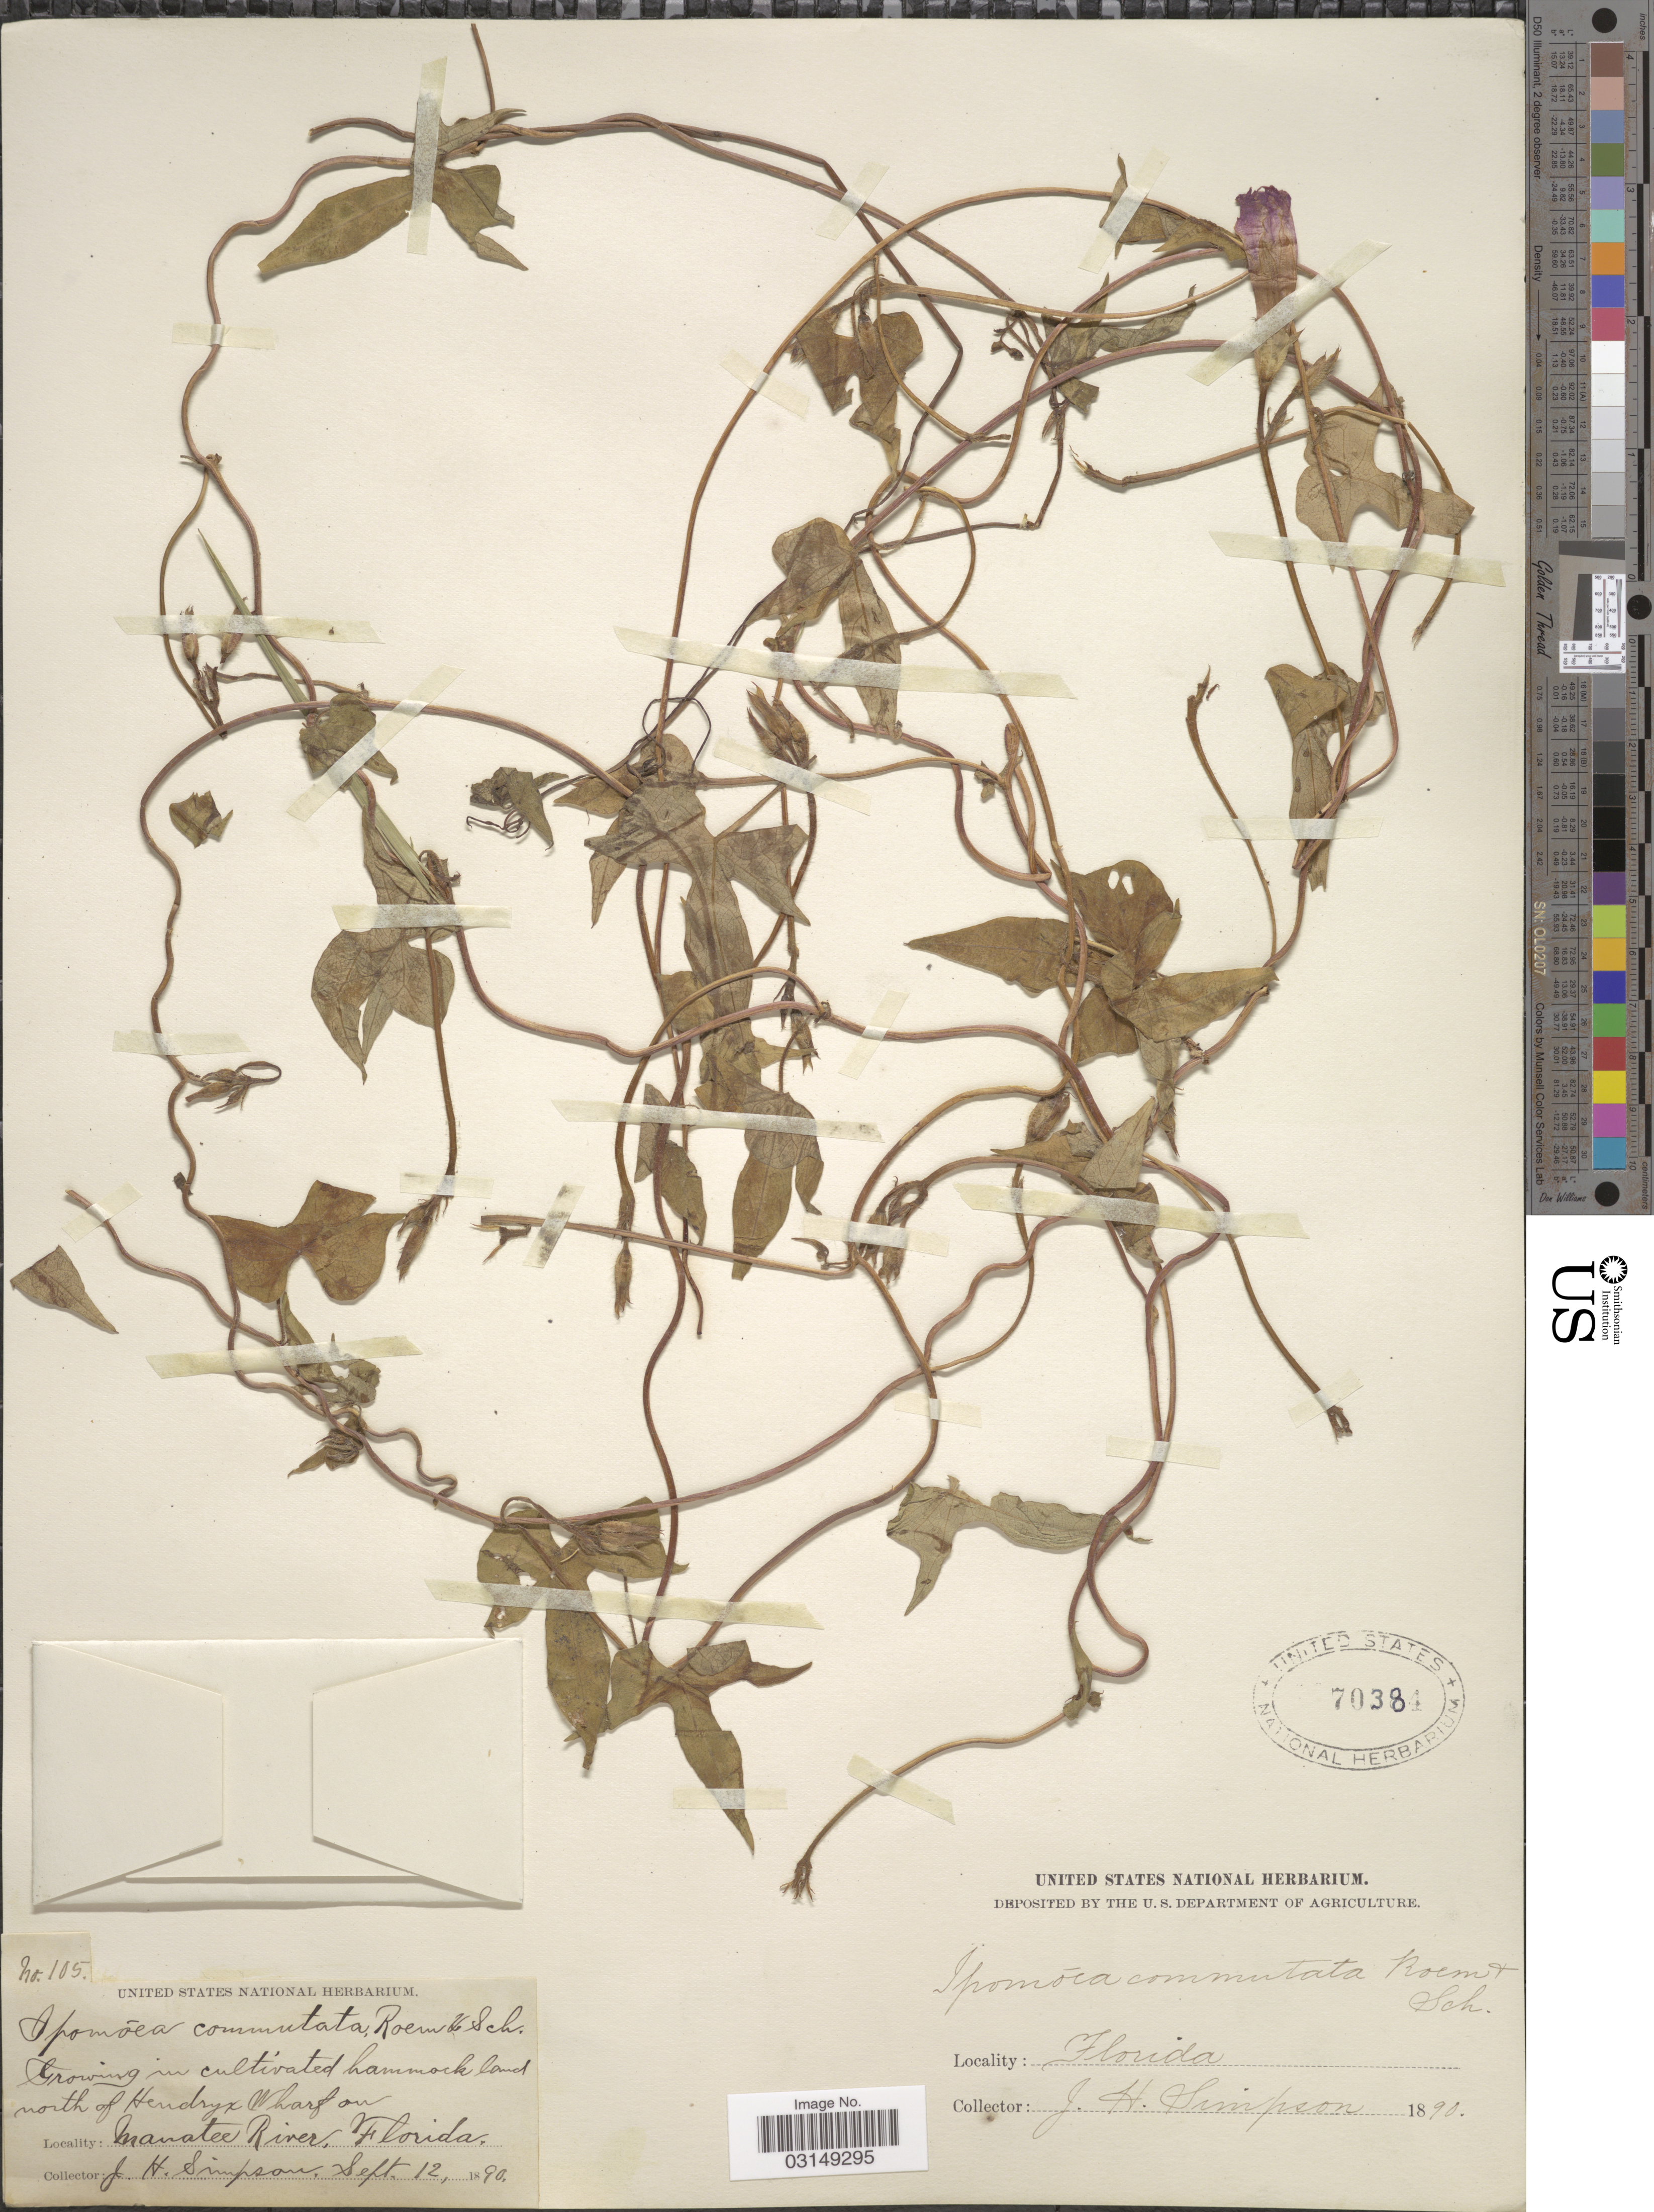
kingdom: Plantae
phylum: Tracheophyta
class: Magnoliopsida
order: Solanales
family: Convolvulaceae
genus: Ipomoea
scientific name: Ipomoea trichocarpa var. trichocarpa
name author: Elliott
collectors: J. H. Simpson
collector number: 105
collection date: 1890-09-12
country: United States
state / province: Florida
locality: North of Hendryx Wharf on Manatee River.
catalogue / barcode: US 70384